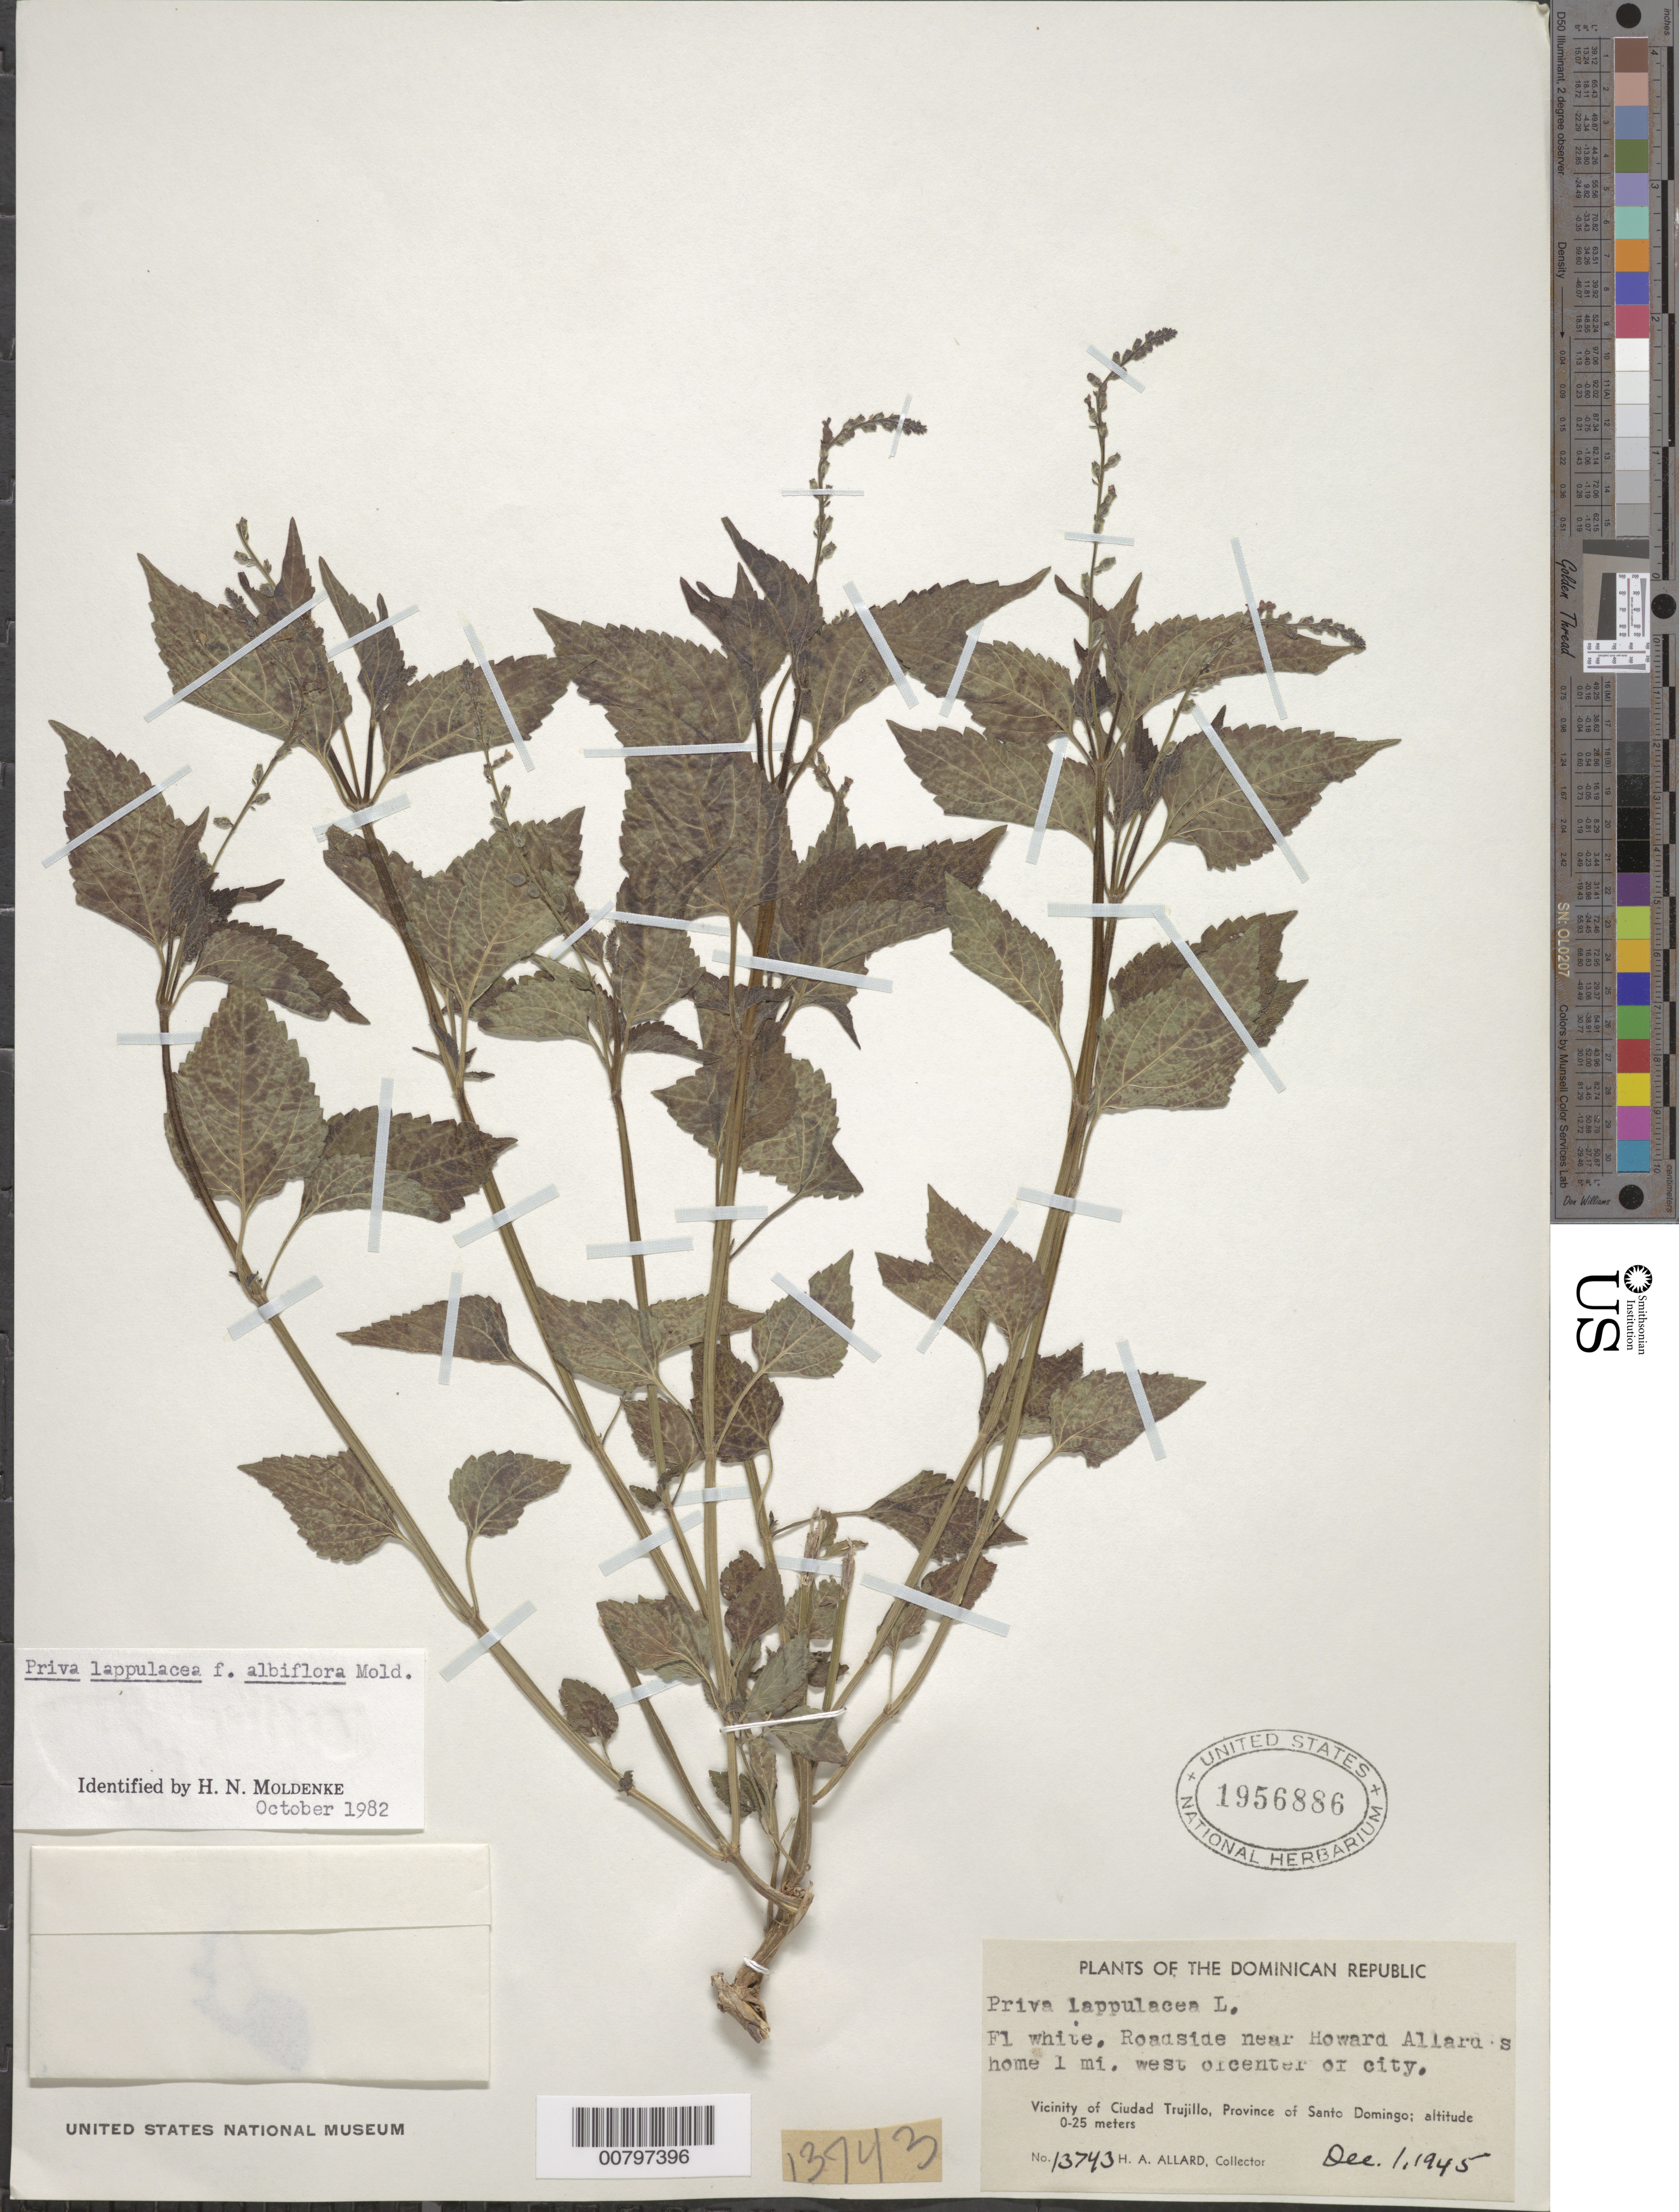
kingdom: Plantae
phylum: Tracheophyta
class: Magnoliopsida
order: Lamiales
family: Verbenaceae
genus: Priva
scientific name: Priva lappulacea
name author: (L.) Pers.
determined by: Moldenke, H. N.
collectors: H. A. Allard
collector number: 13743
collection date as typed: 01 Dec 1945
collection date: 1945-12-01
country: Dominican Republic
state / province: Distrito Nacional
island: Hispaniola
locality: Vicinity of Santo Domingo, near Howard Allard's home 1 mi W of center of city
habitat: Roadside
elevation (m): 0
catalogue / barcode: US 1956886